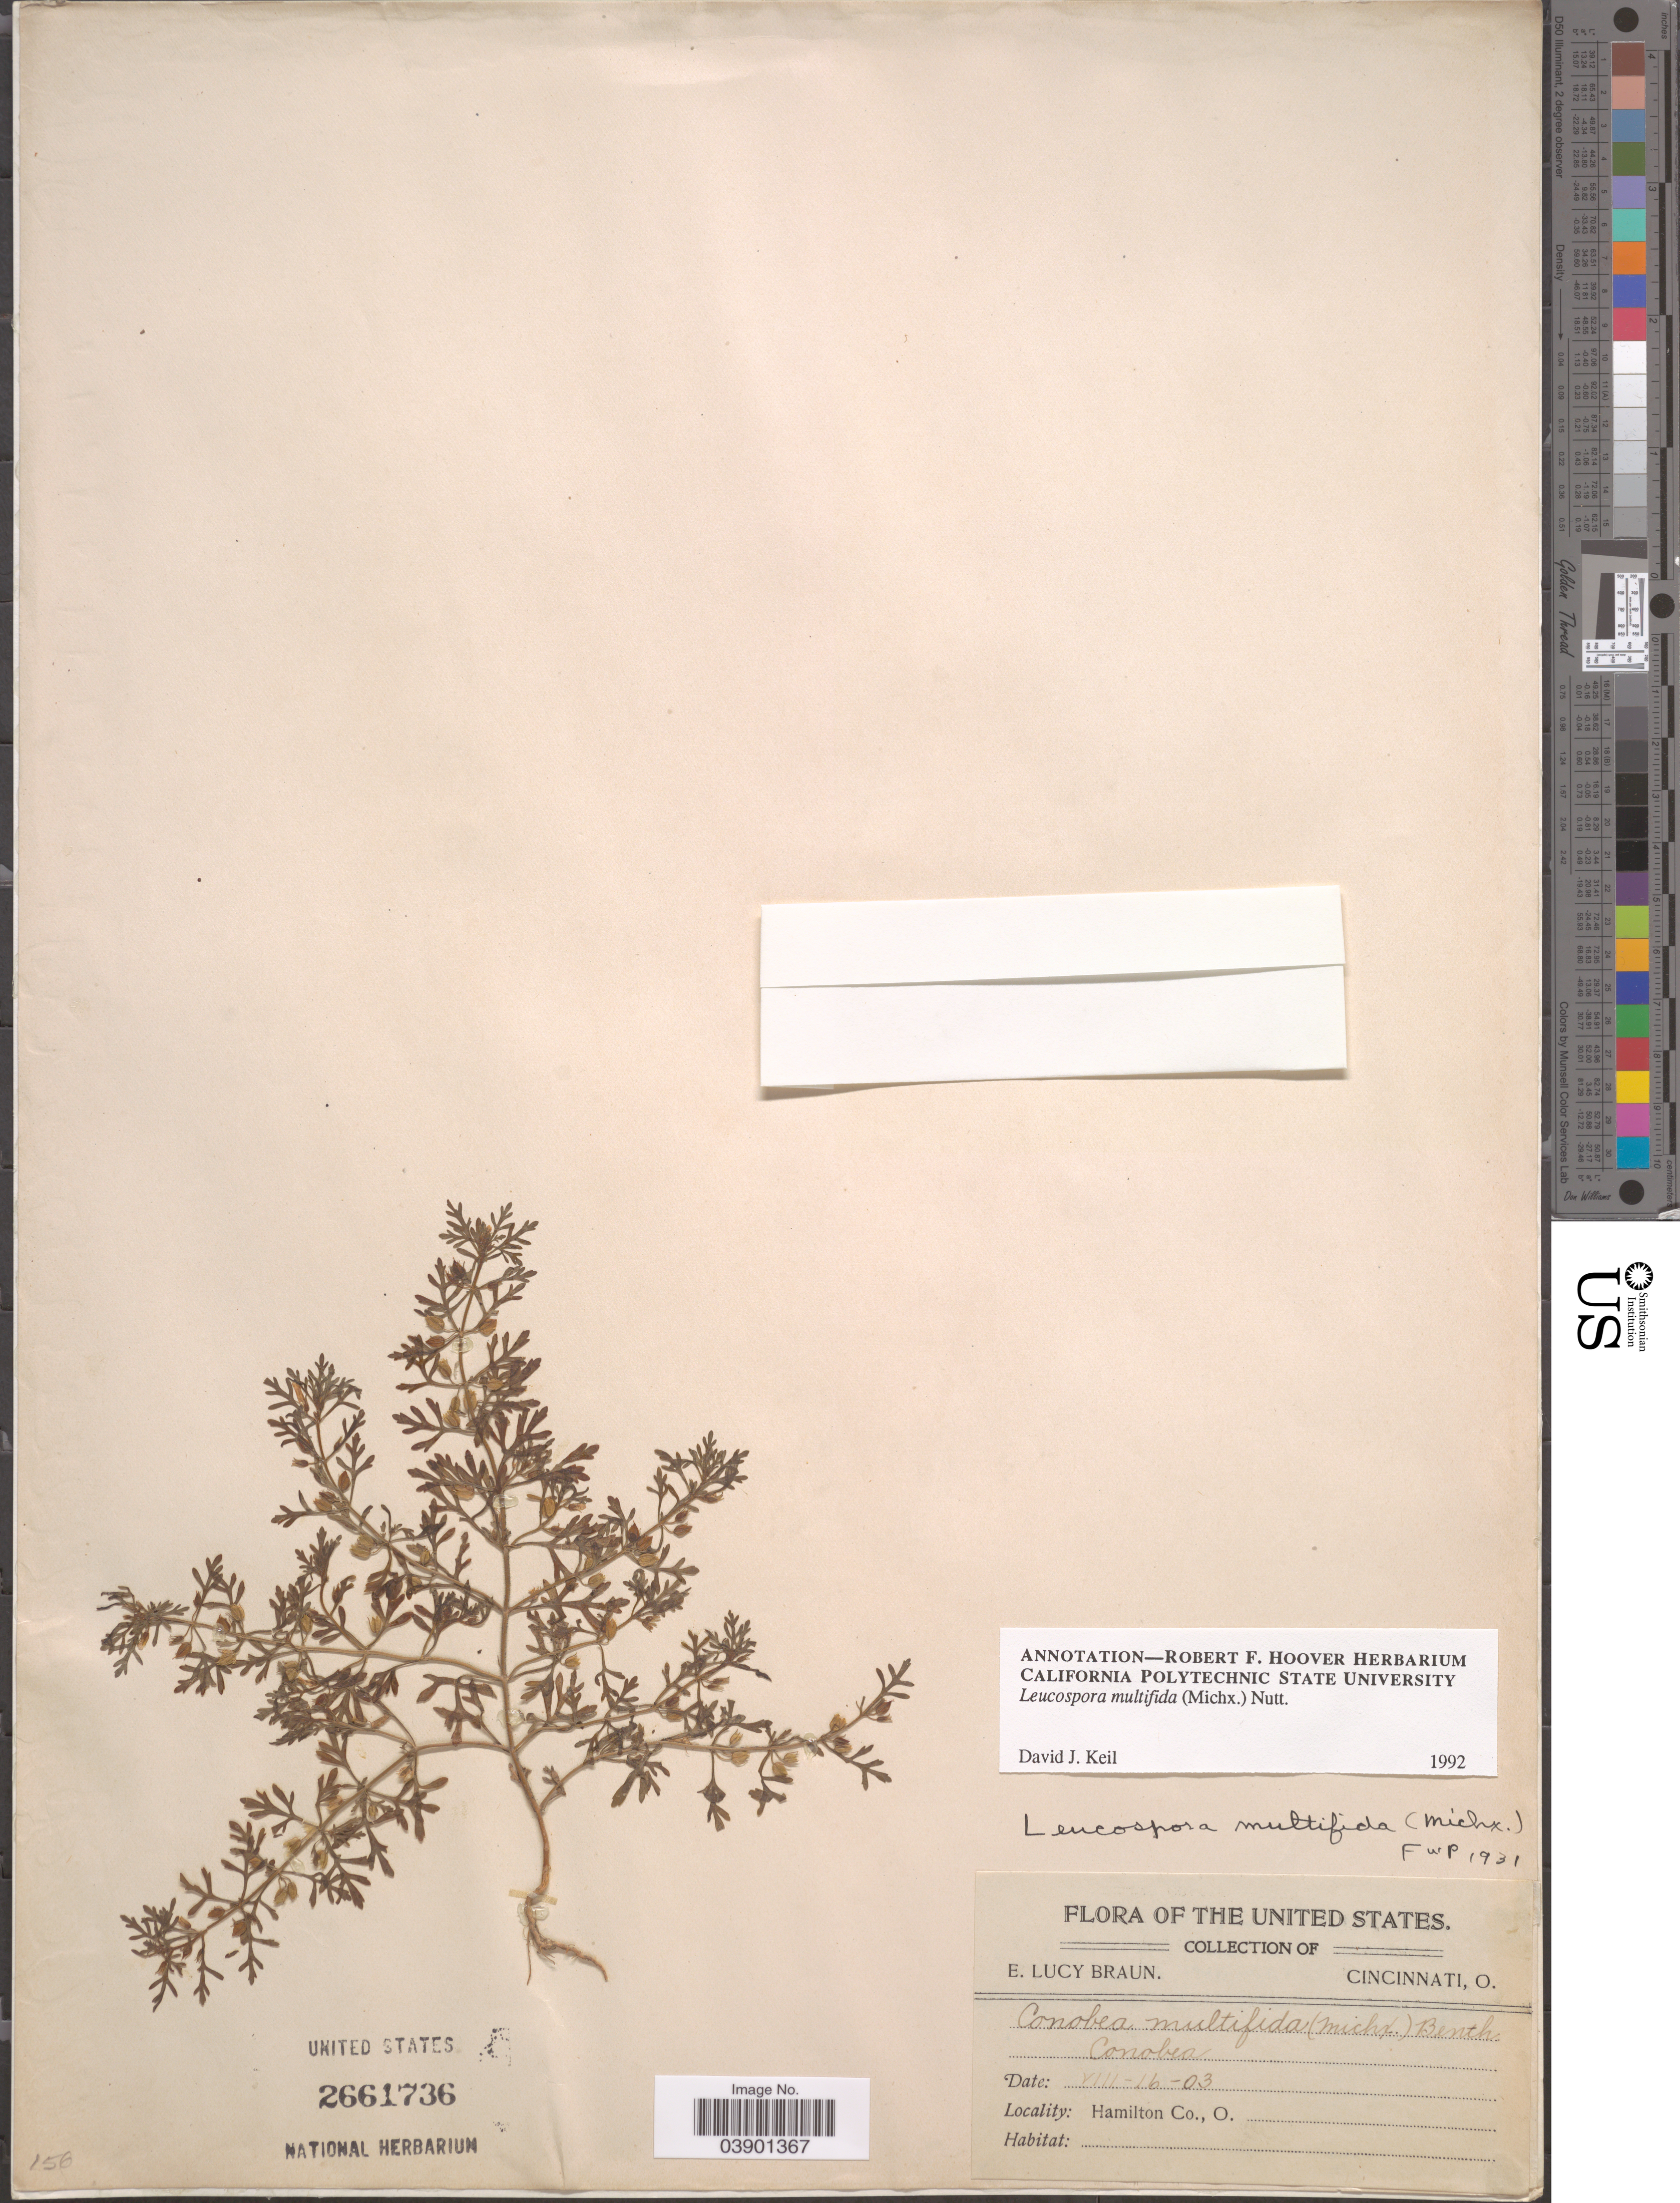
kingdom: Plantae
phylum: Tracheophyta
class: Magnoliopsida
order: Lamiales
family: Plantaginaceae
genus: Leucospora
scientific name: Leucospora multifida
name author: (Michx.) Nutt.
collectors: E. L. Braun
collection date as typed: Transcribed d/m/y: 16/8/3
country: United States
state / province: Ohio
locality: Hamilton Co.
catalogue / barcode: US 2661736